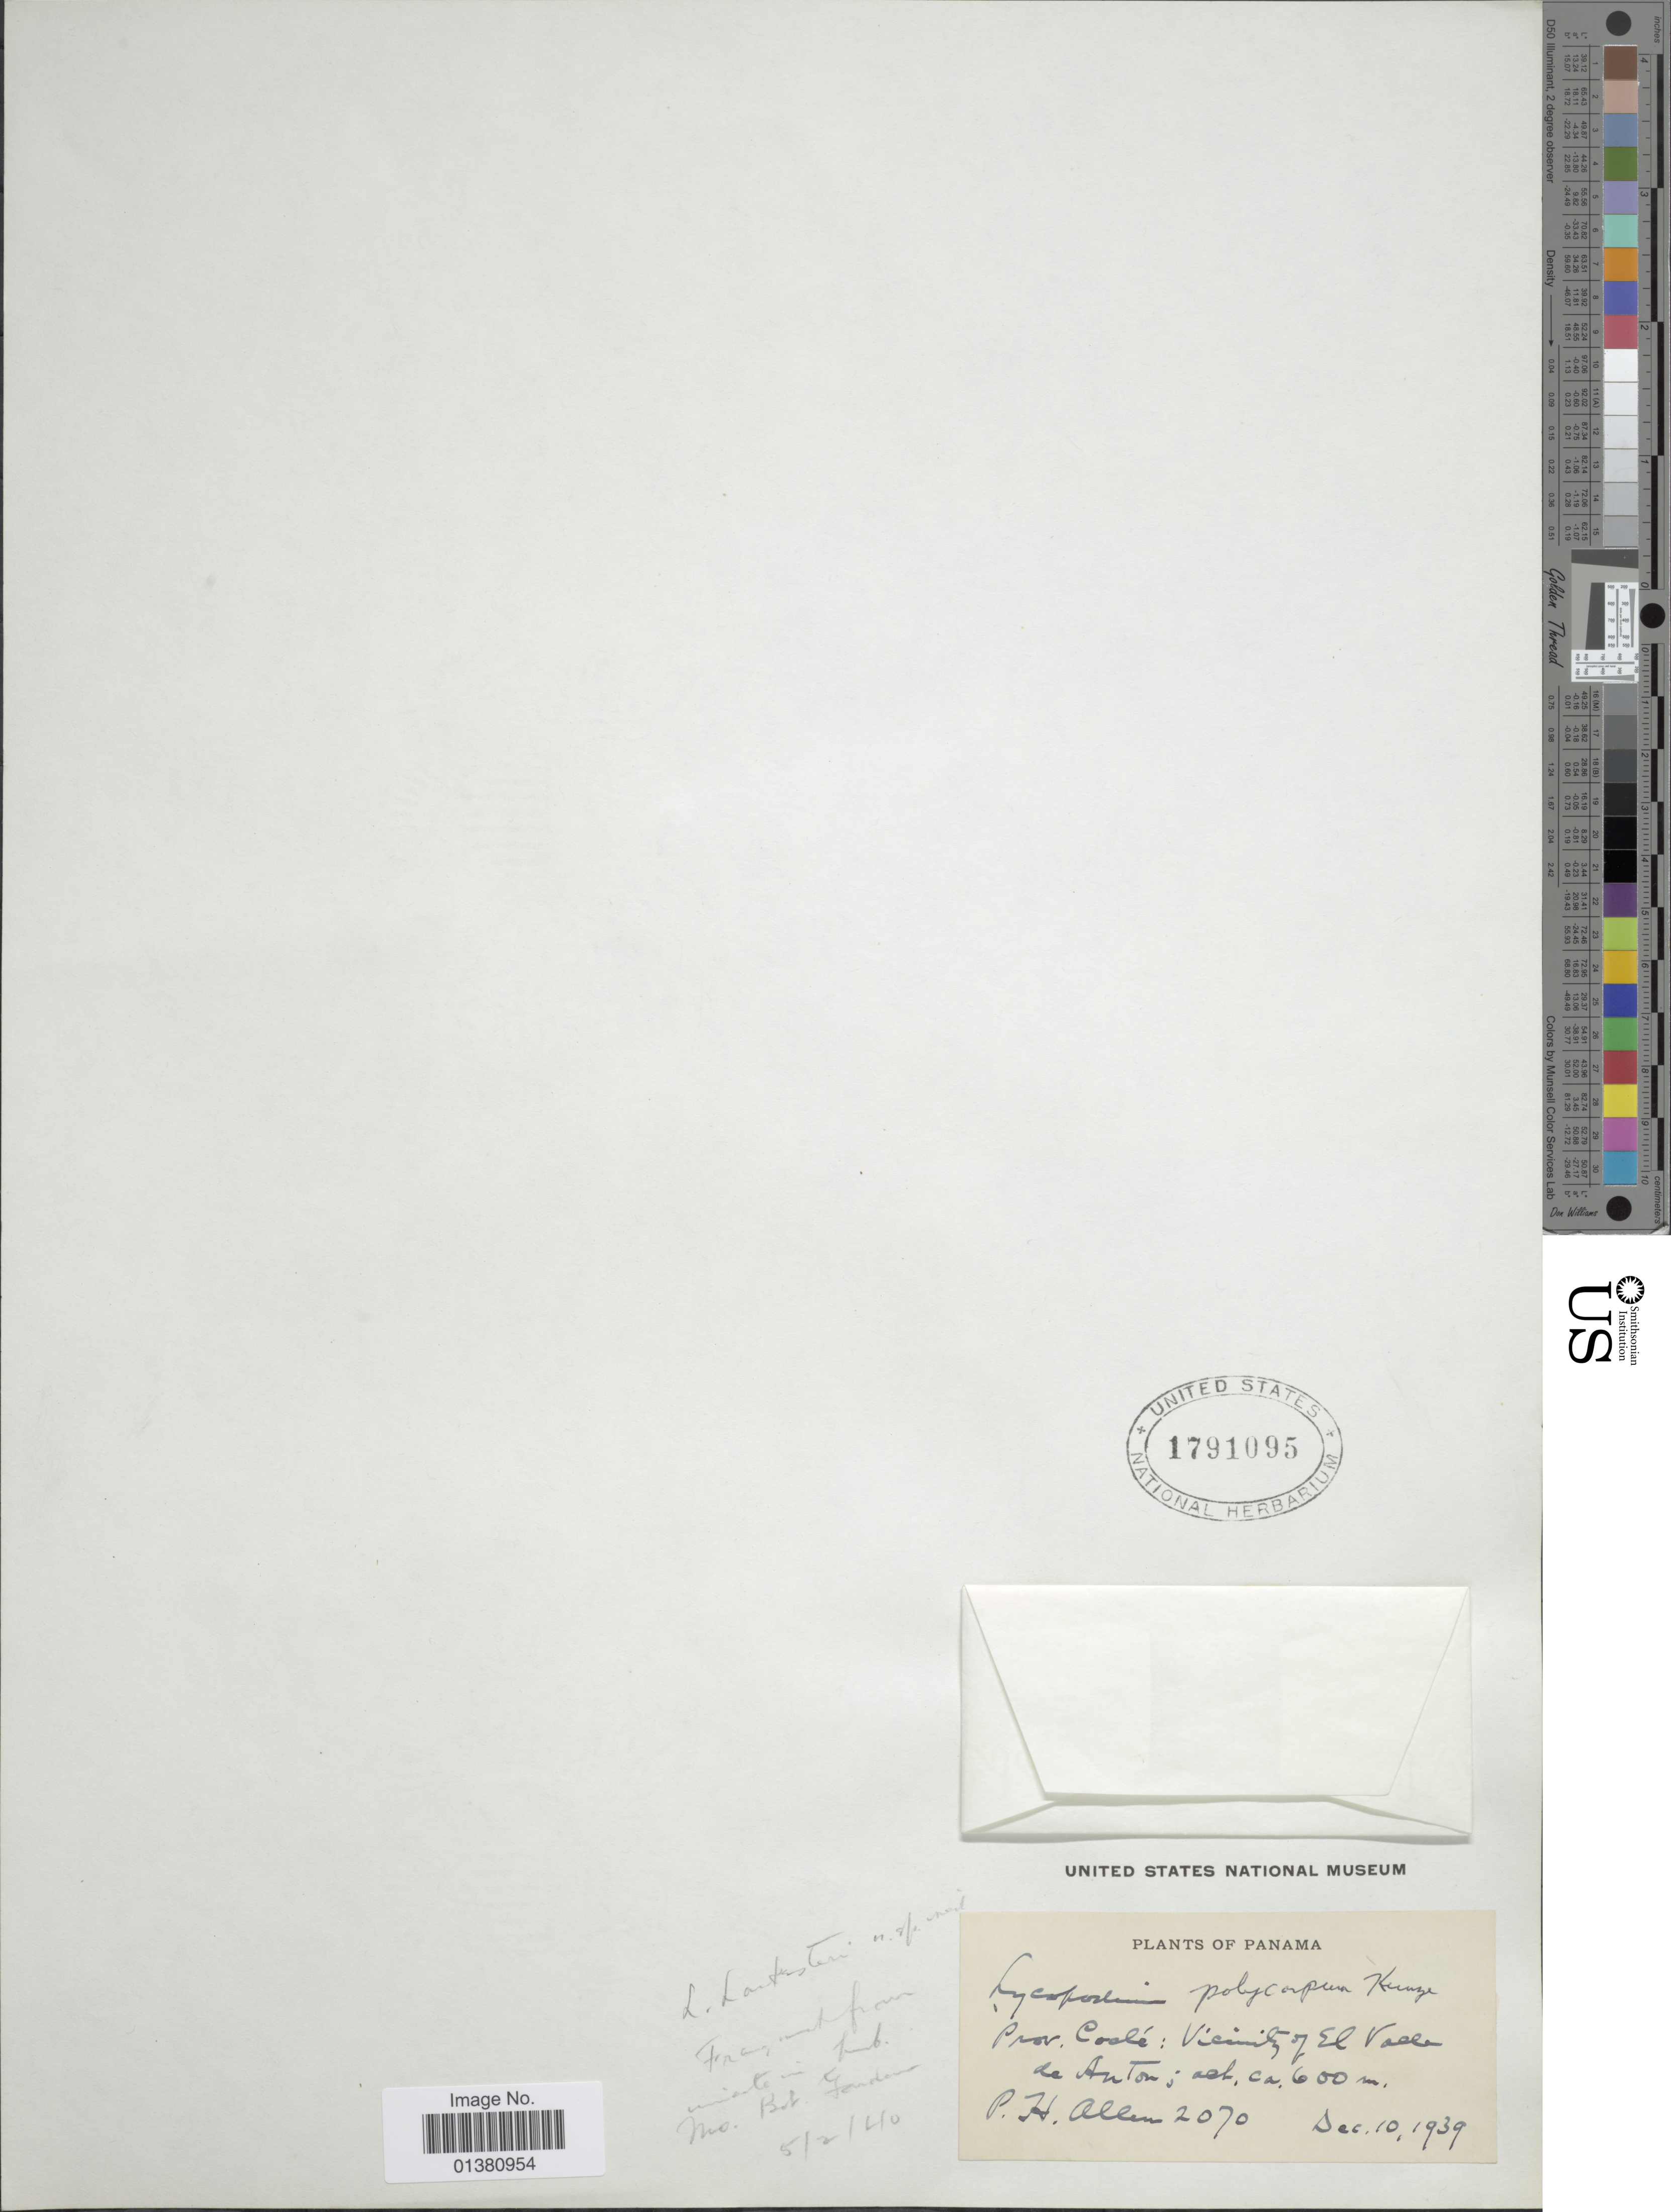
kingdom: Plantae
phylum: Tracheophyta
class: Lycopodiopsida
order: Lycopodiales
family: Lycopodiaceae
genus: Phlegmariurus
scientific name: Phlegmariurus polycarpos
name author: (Kunze) B. Øllg.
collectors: P. H. Allen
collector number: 2070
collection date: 1939-12-10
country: Panama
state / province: Coclé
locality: Vicinity of El Valle de Anton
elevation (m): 600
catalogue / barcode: US 1791095